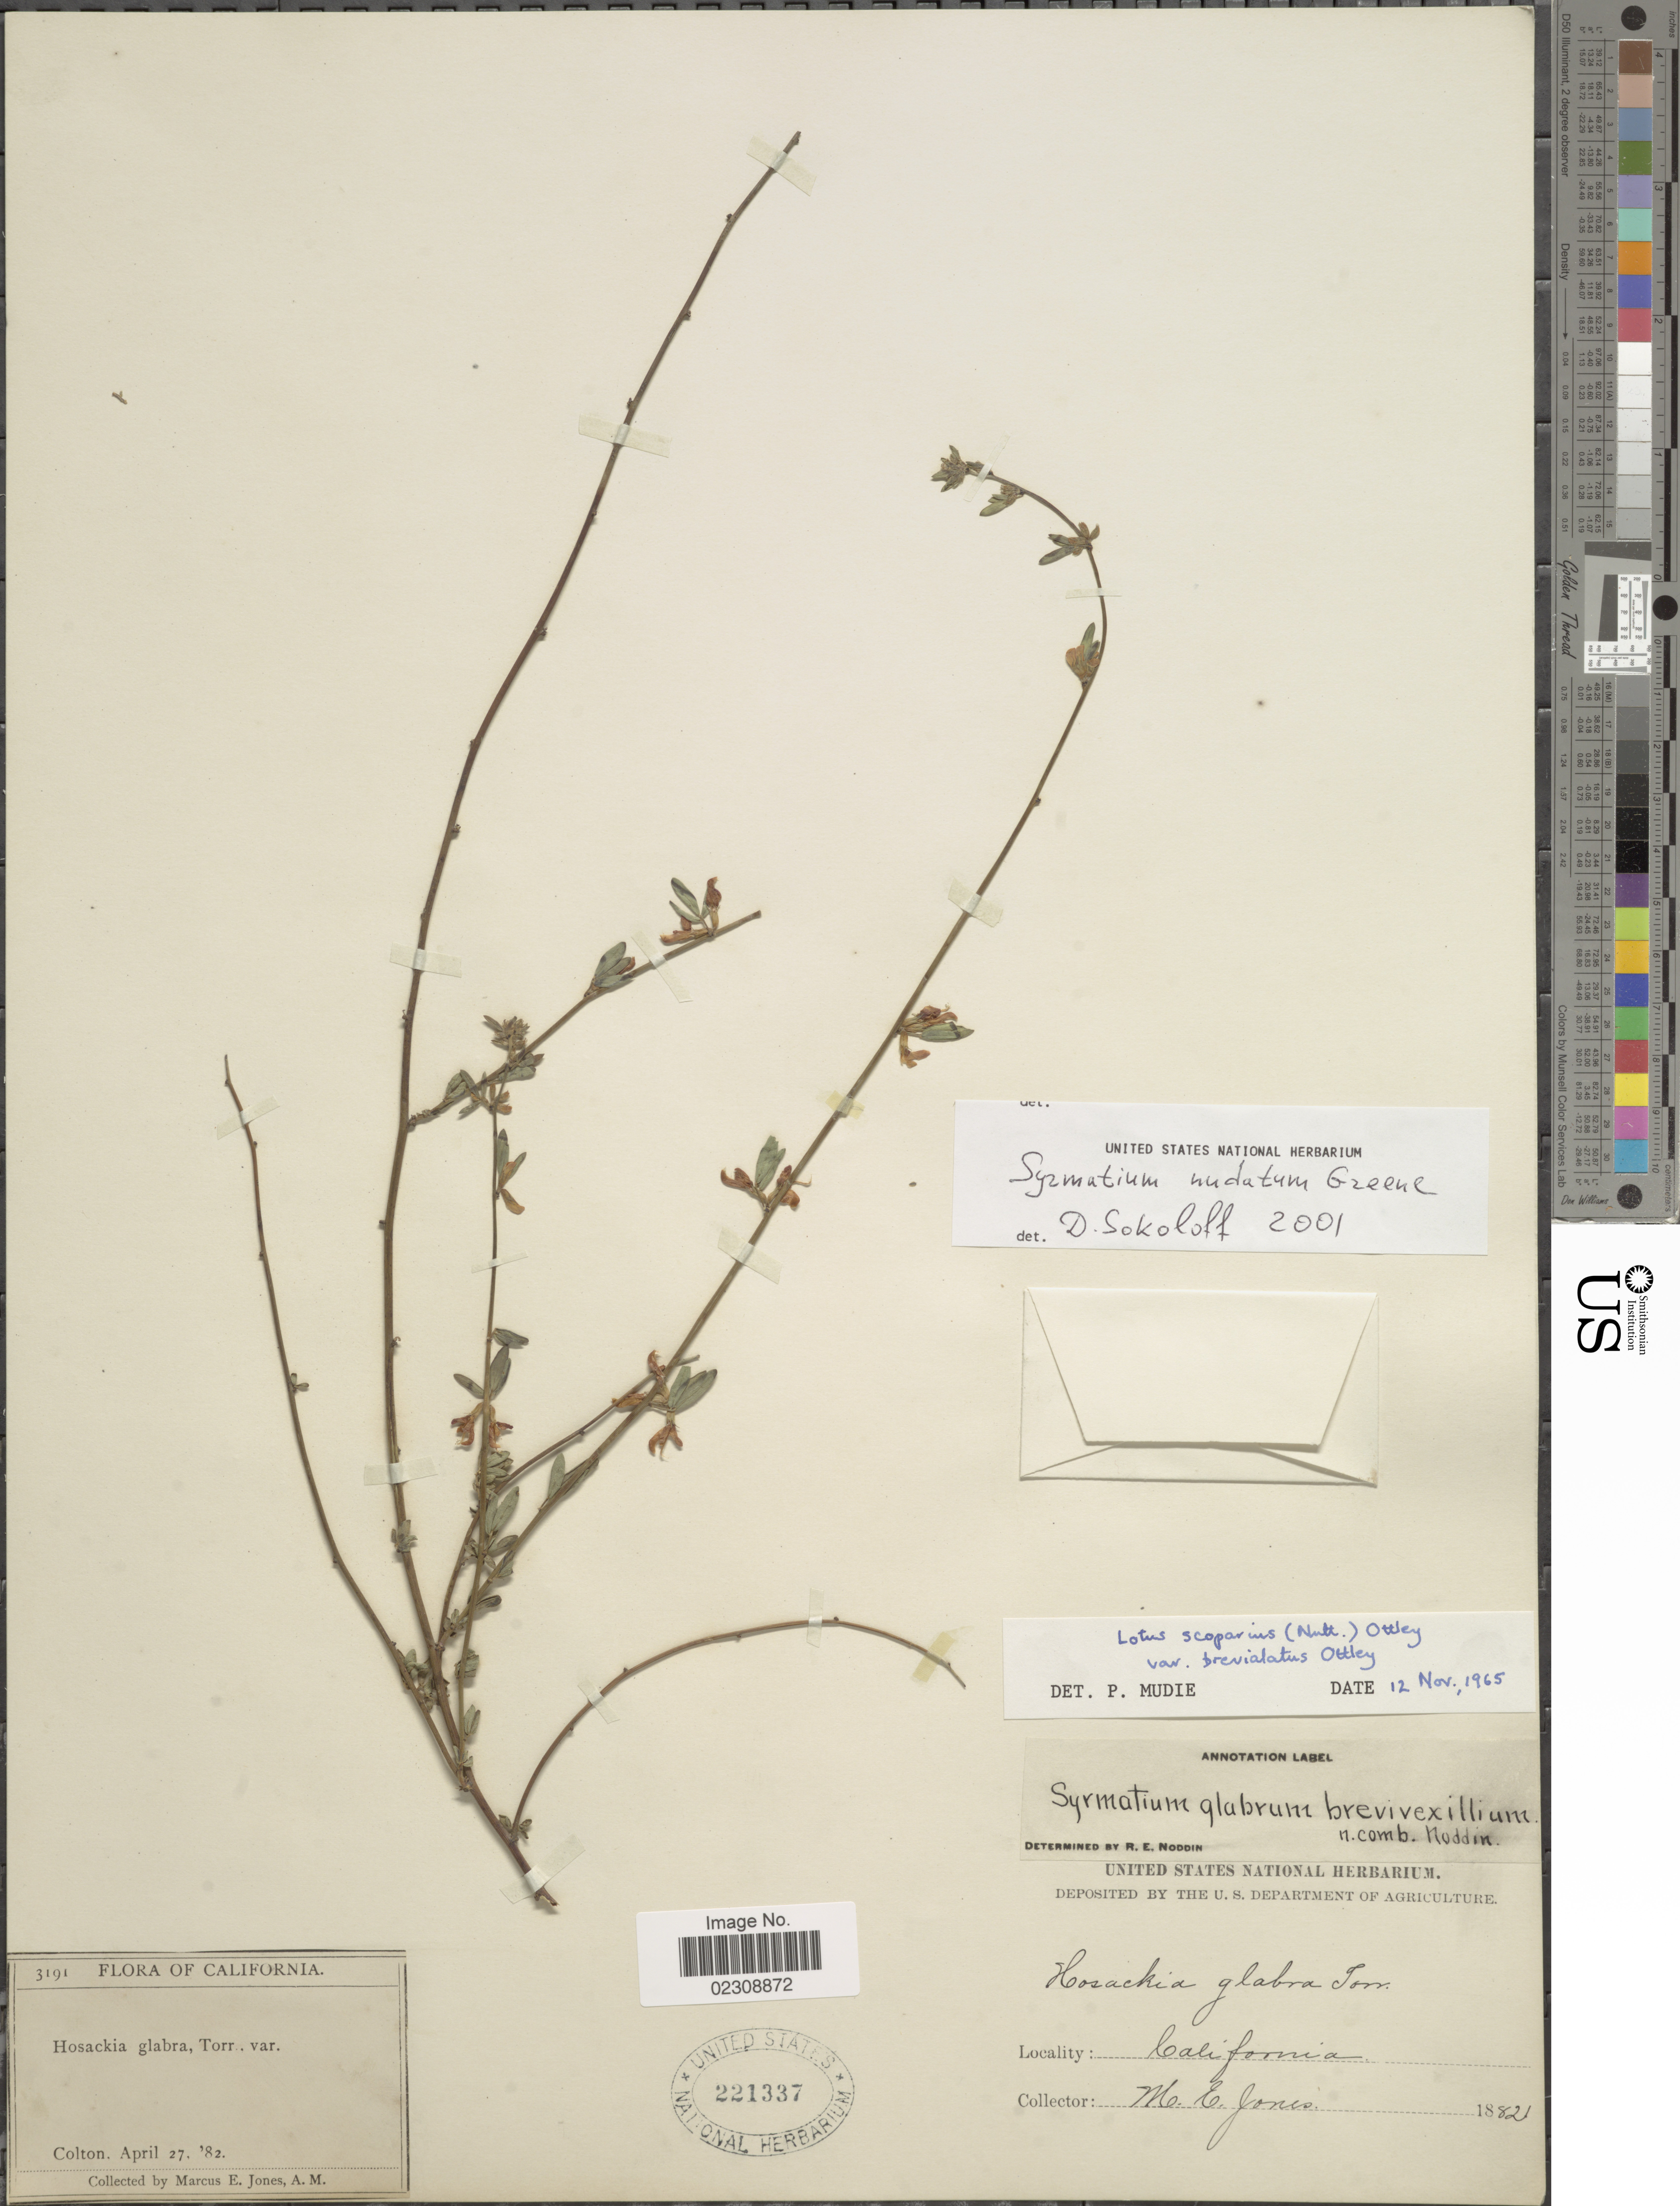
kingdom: Plantae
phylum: Tracheophyta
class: Magnoliopsida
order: Fabales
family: Fabaceae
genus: Syrmatium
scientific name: Syrmatium nudatum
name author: Greene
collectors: M. E. Jones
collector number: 3191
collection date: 1882-04-27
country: United States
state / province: California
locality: Colton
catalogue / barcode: US 221337